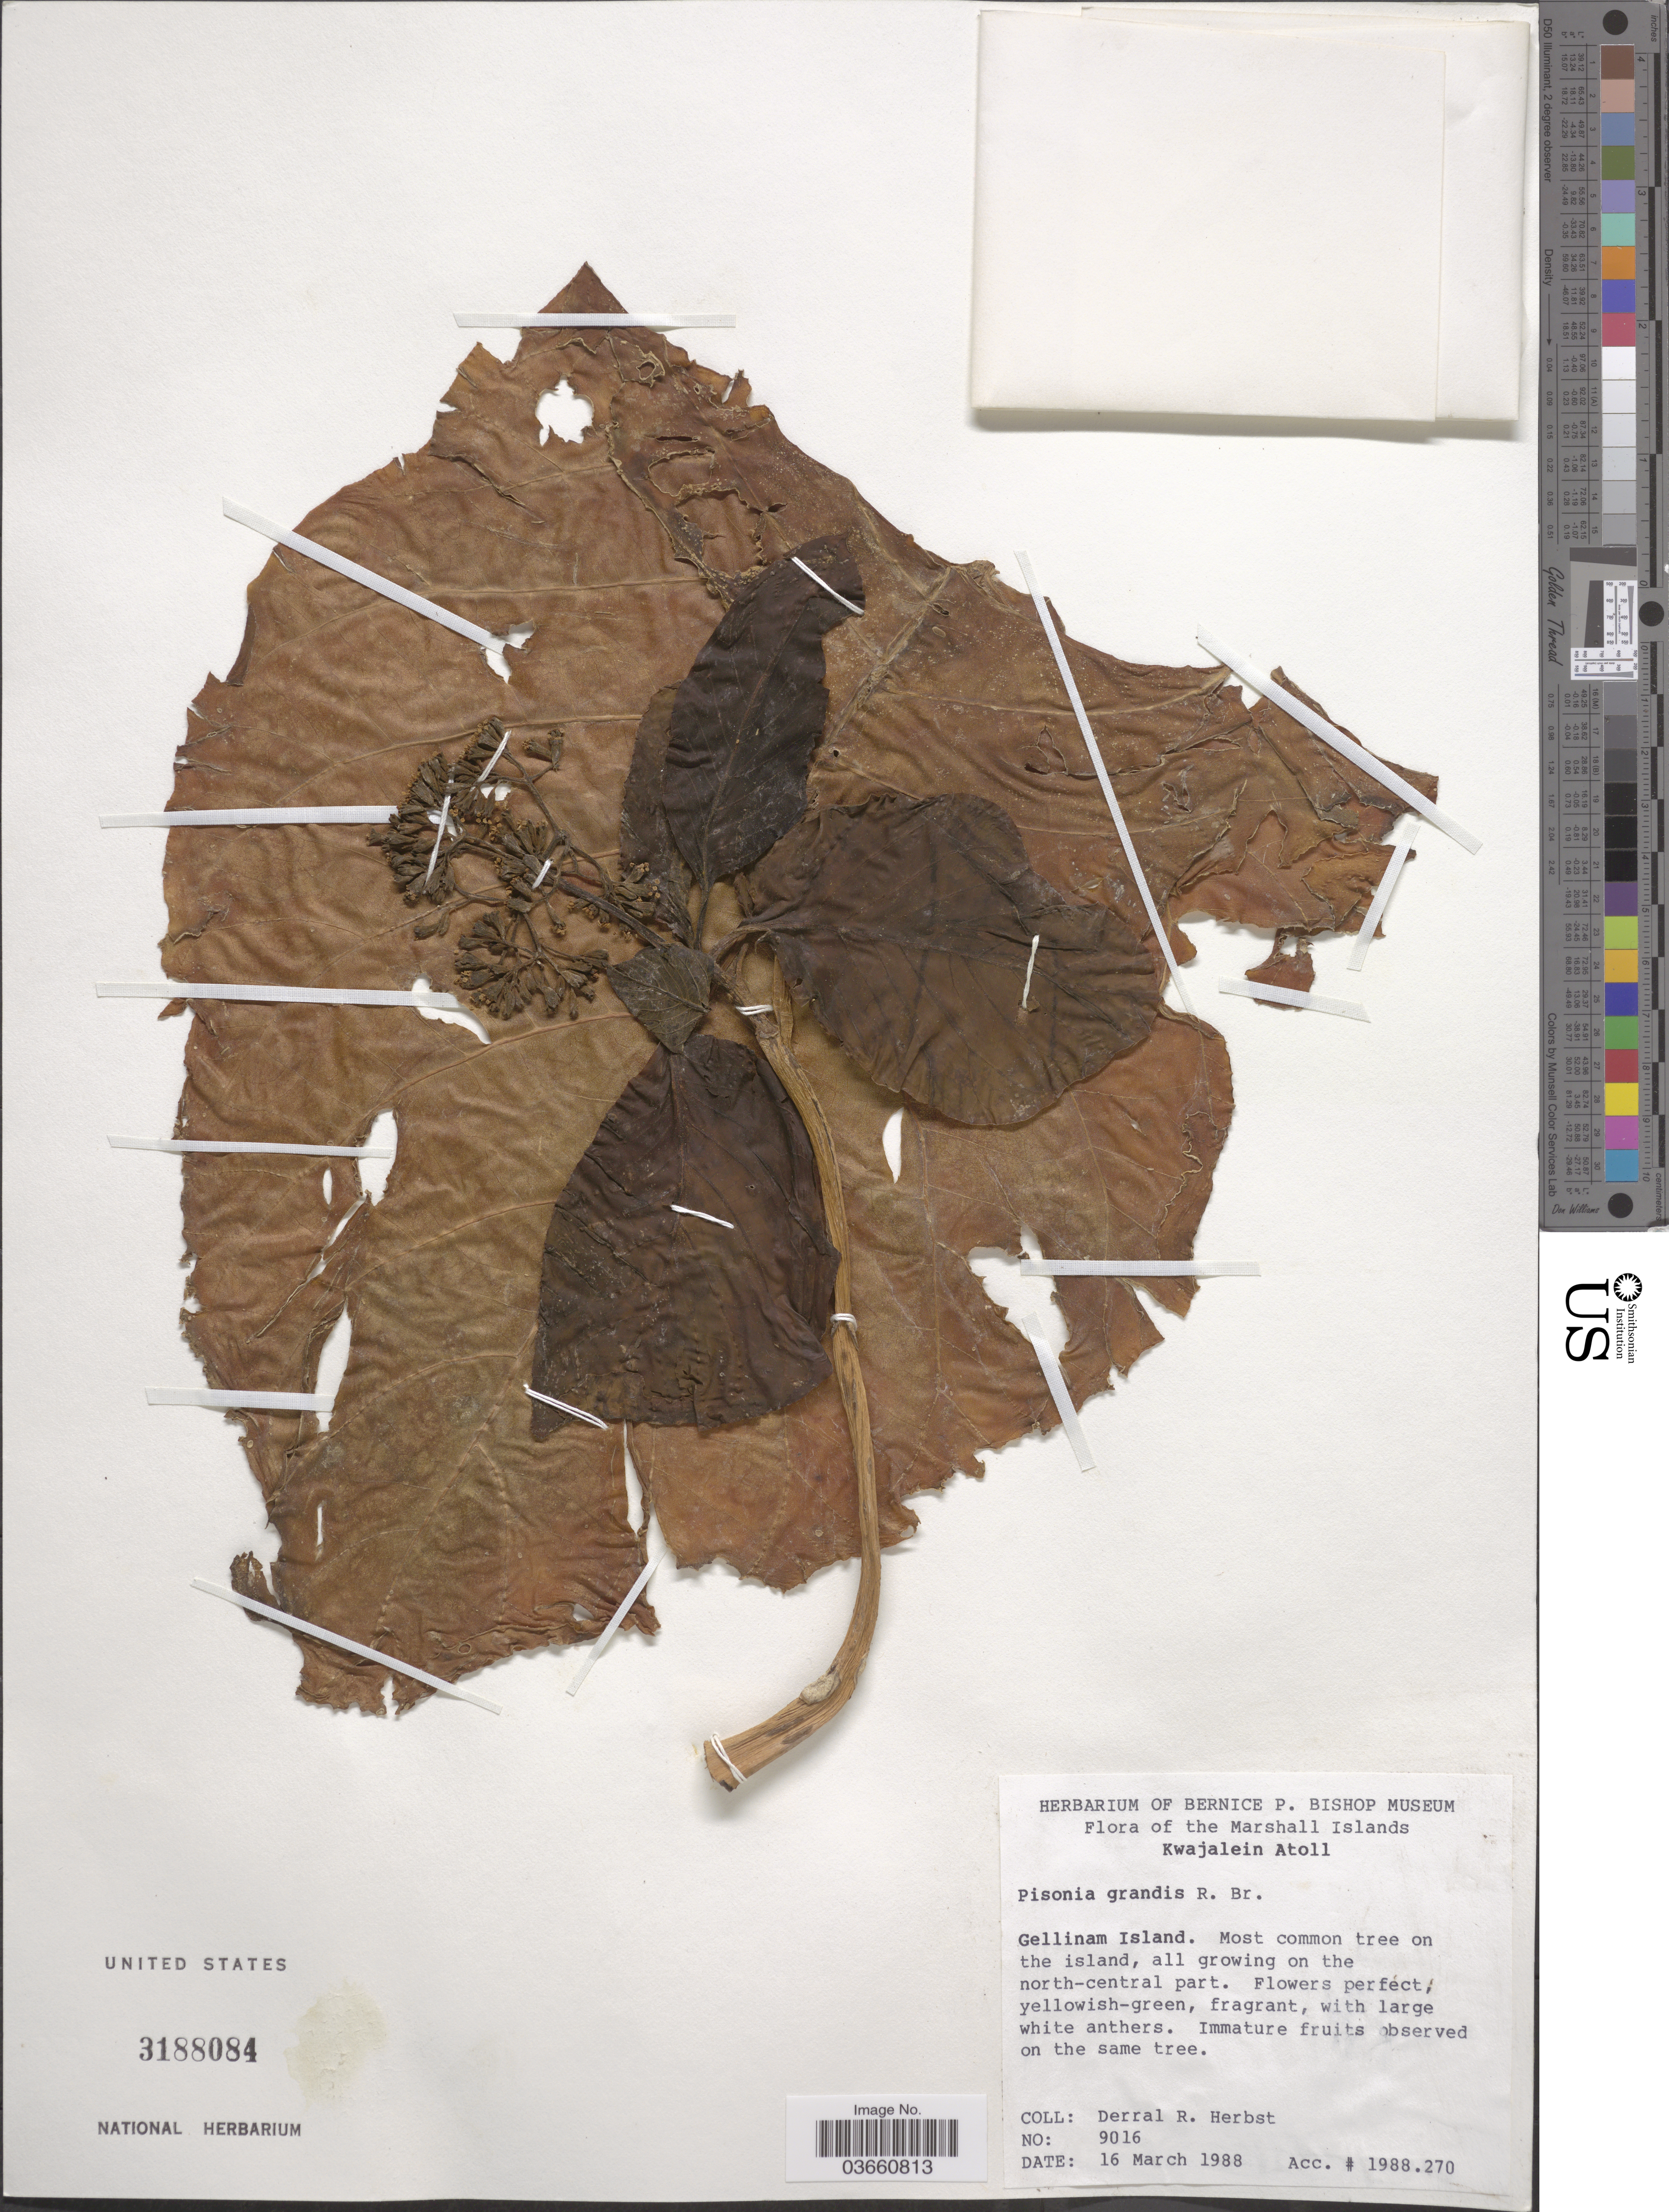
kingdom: Plantae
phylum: Tracheophyta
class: Magnoliopsida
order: Caryophyllales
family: Nyctaginaceae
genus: Pisonia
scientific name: Pisonia grandis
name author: R. Br.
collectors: D. R. Herbst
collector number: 9016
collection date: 1988-03-16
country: Marshall Islands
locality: Kwajalein Atoll. Gellinam Island. On the north-central part.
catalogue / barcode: US 3188084